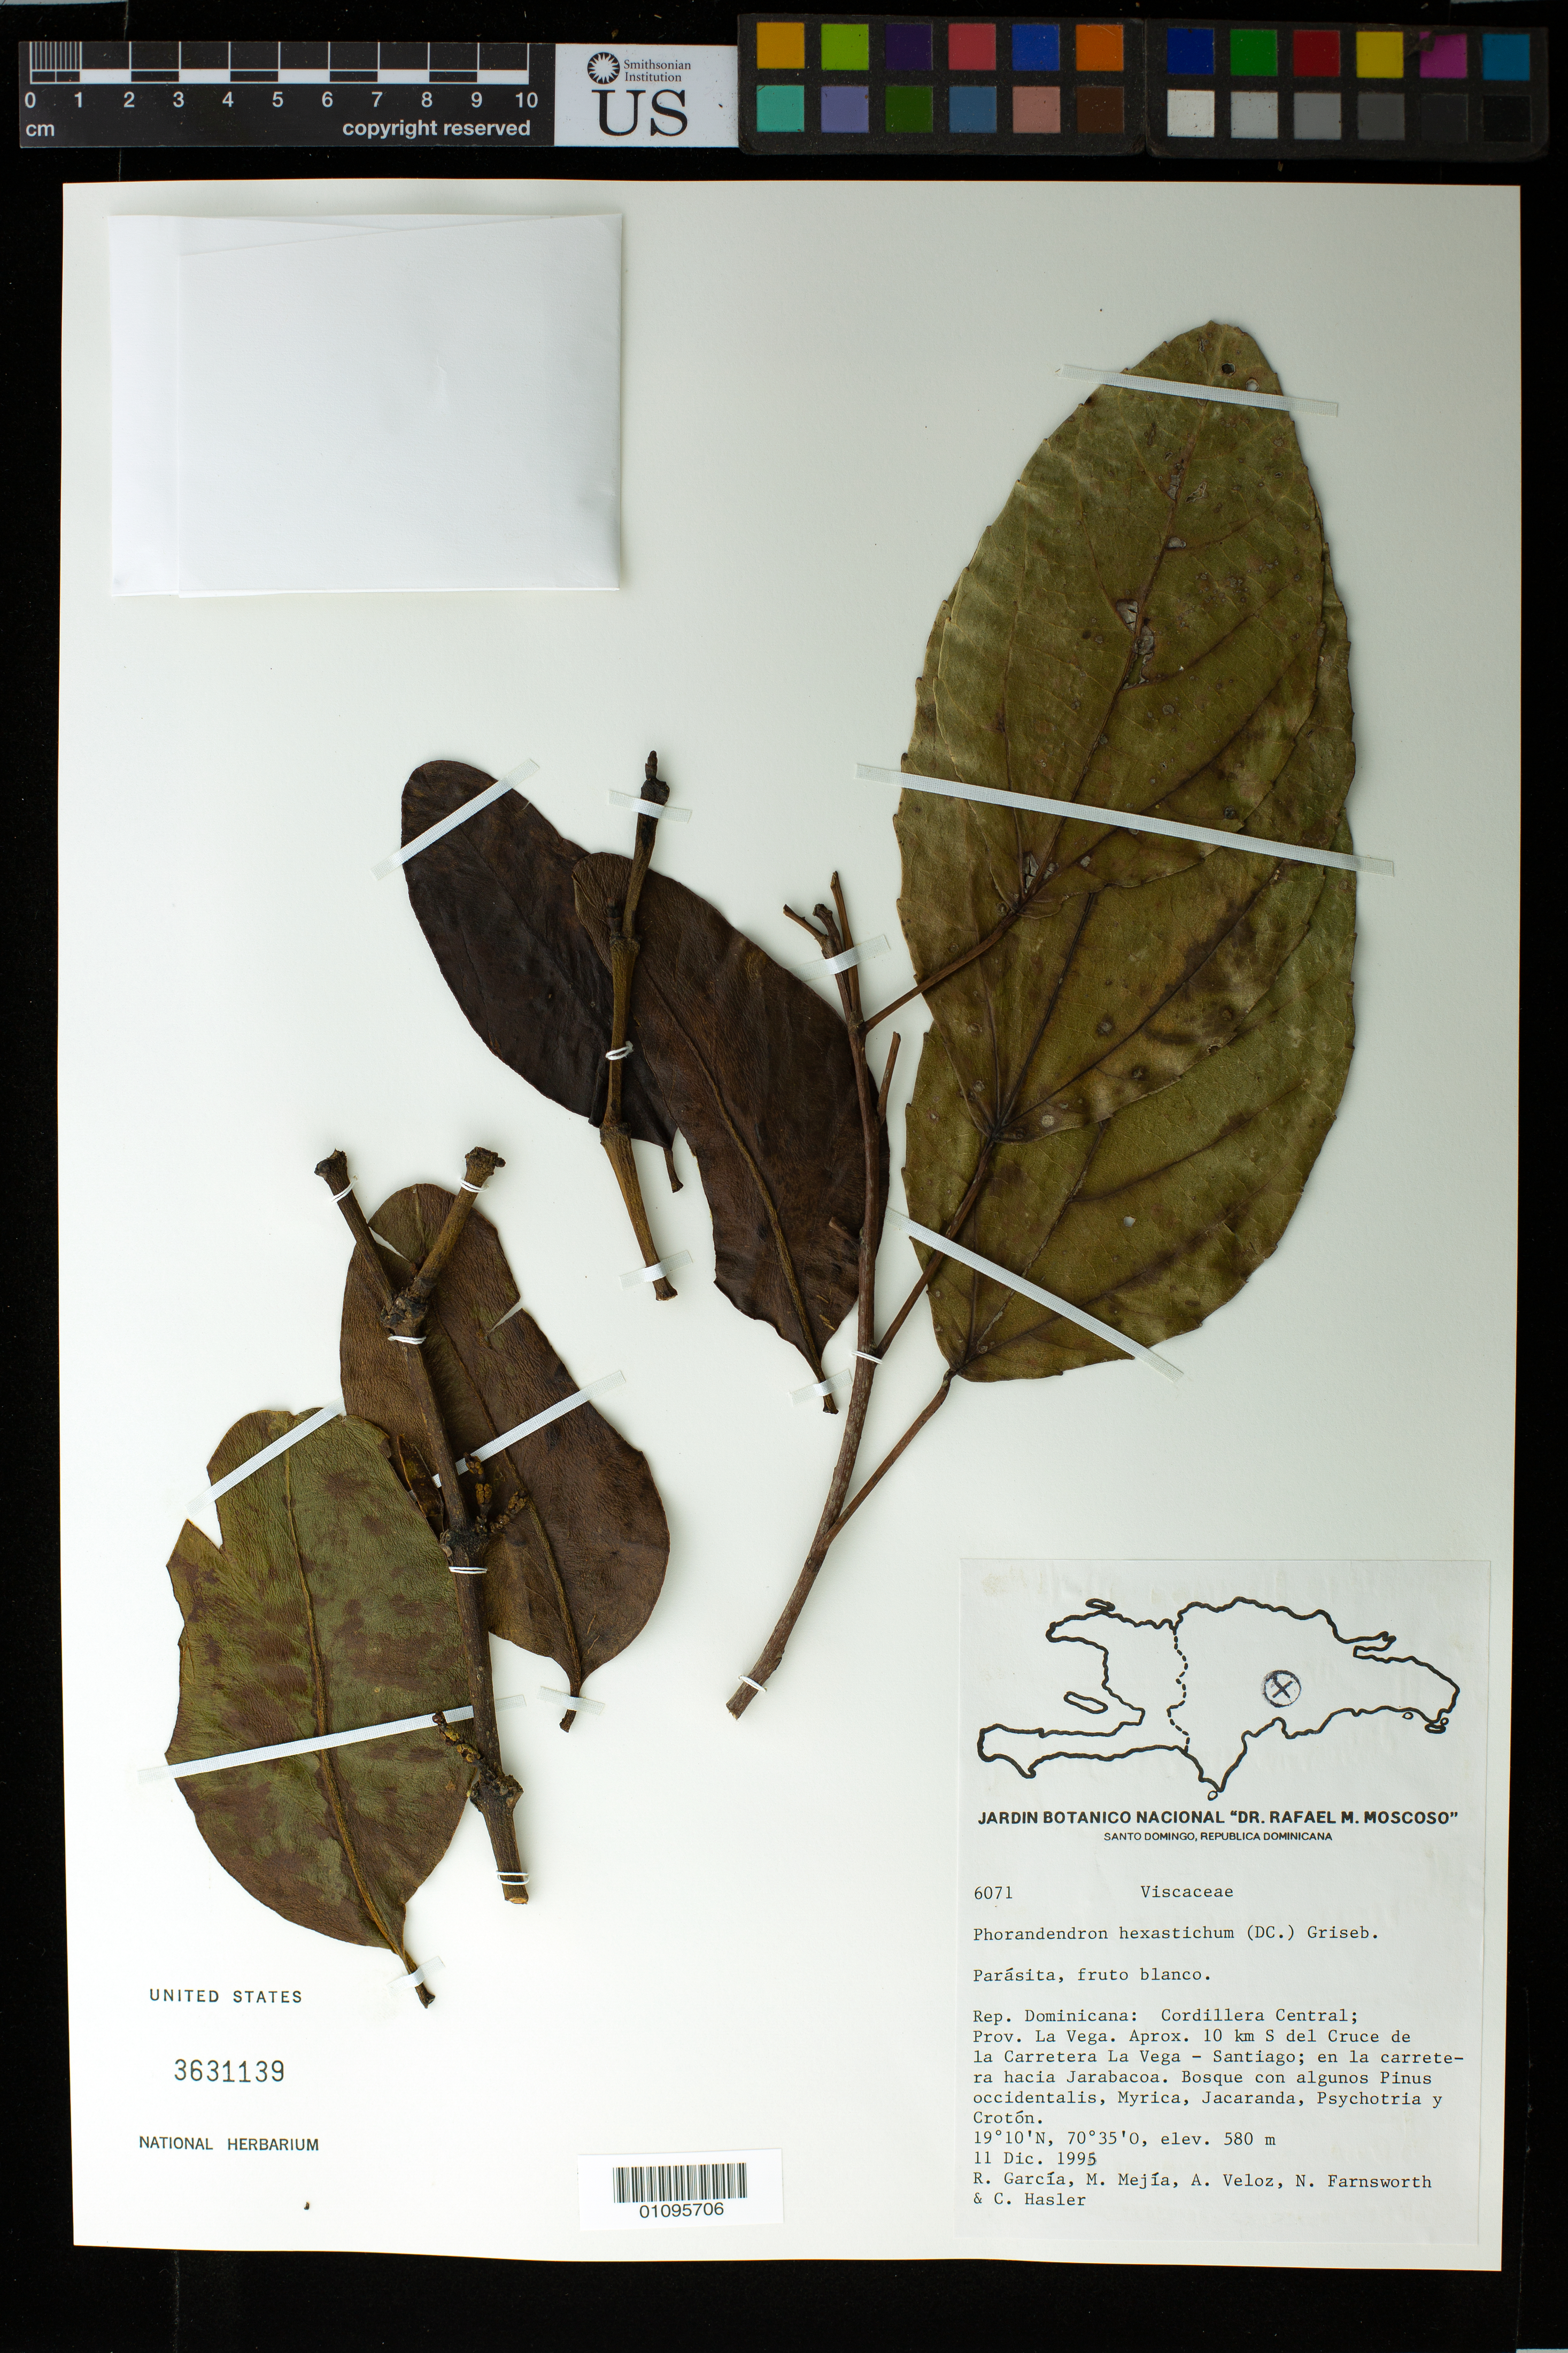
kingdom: Plantae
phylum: Tracheophyta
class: Magnoliopsida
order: Santalales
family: Viscaceae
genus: Phoradendron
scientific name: Phoradendron hexastichum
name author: (DC.) Griseb.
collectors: R. G. García, M. Mejia, A. Veloz, N. Farnsworth & C. Hasler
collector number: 6071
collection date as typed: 11 Dec 1995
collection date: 1995-12-11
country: Dominican Republic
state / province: La Vega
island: Hispaniola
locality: Cordillera Central, aprox. 10 km S del Cruce de la Carretera La Carretera La Vega - Santiago, en la carretera hacia Jarabacoa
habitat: Bosque con algunos Pinus occidentalis, Myrcia, Jacaranda, Psychotria y Crotón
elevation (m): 580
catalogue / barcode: US 3631139